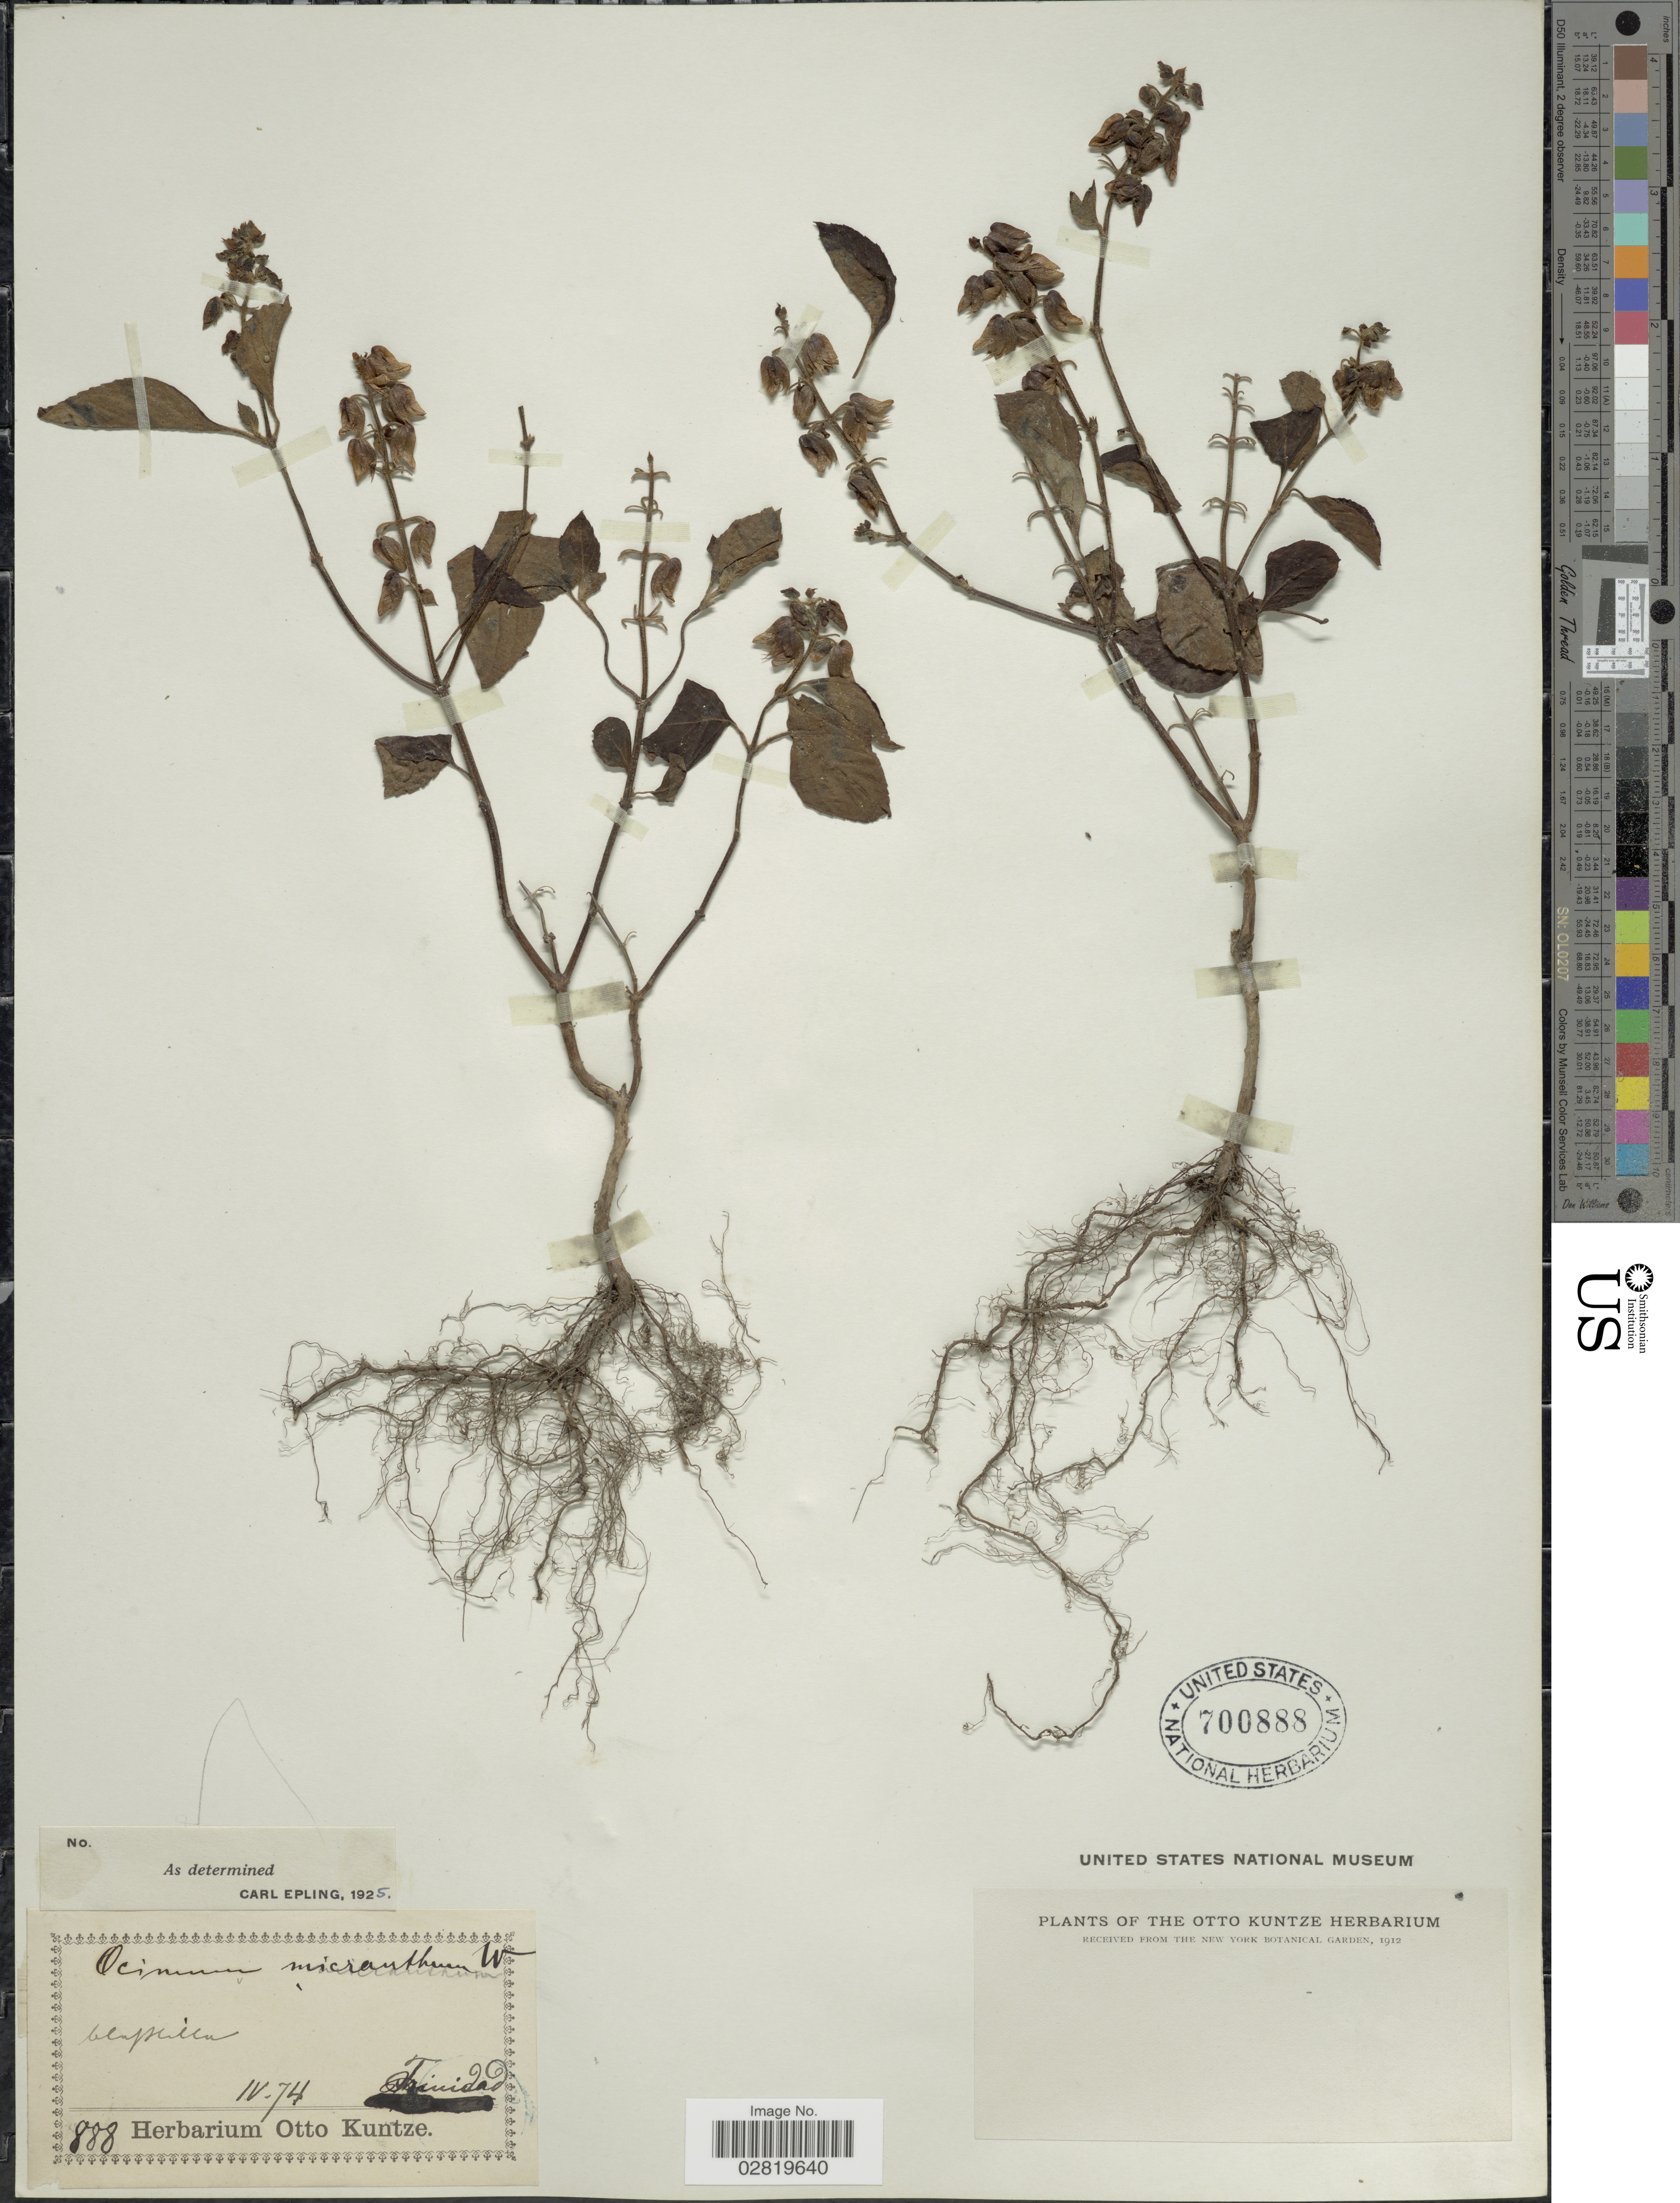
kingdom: Plantae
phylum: Tracheophyta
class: Magnoliopsida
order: Lamiales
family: Lamiaceae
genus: Ocimum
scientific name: Ocimum micranthum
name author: Willd.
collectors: ex herb. Otto Kuntze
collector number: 888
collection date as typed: Transcribed d/m/y: /4/74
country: Trinidad and Tobago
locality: Trinidad.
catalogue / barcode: US 700888